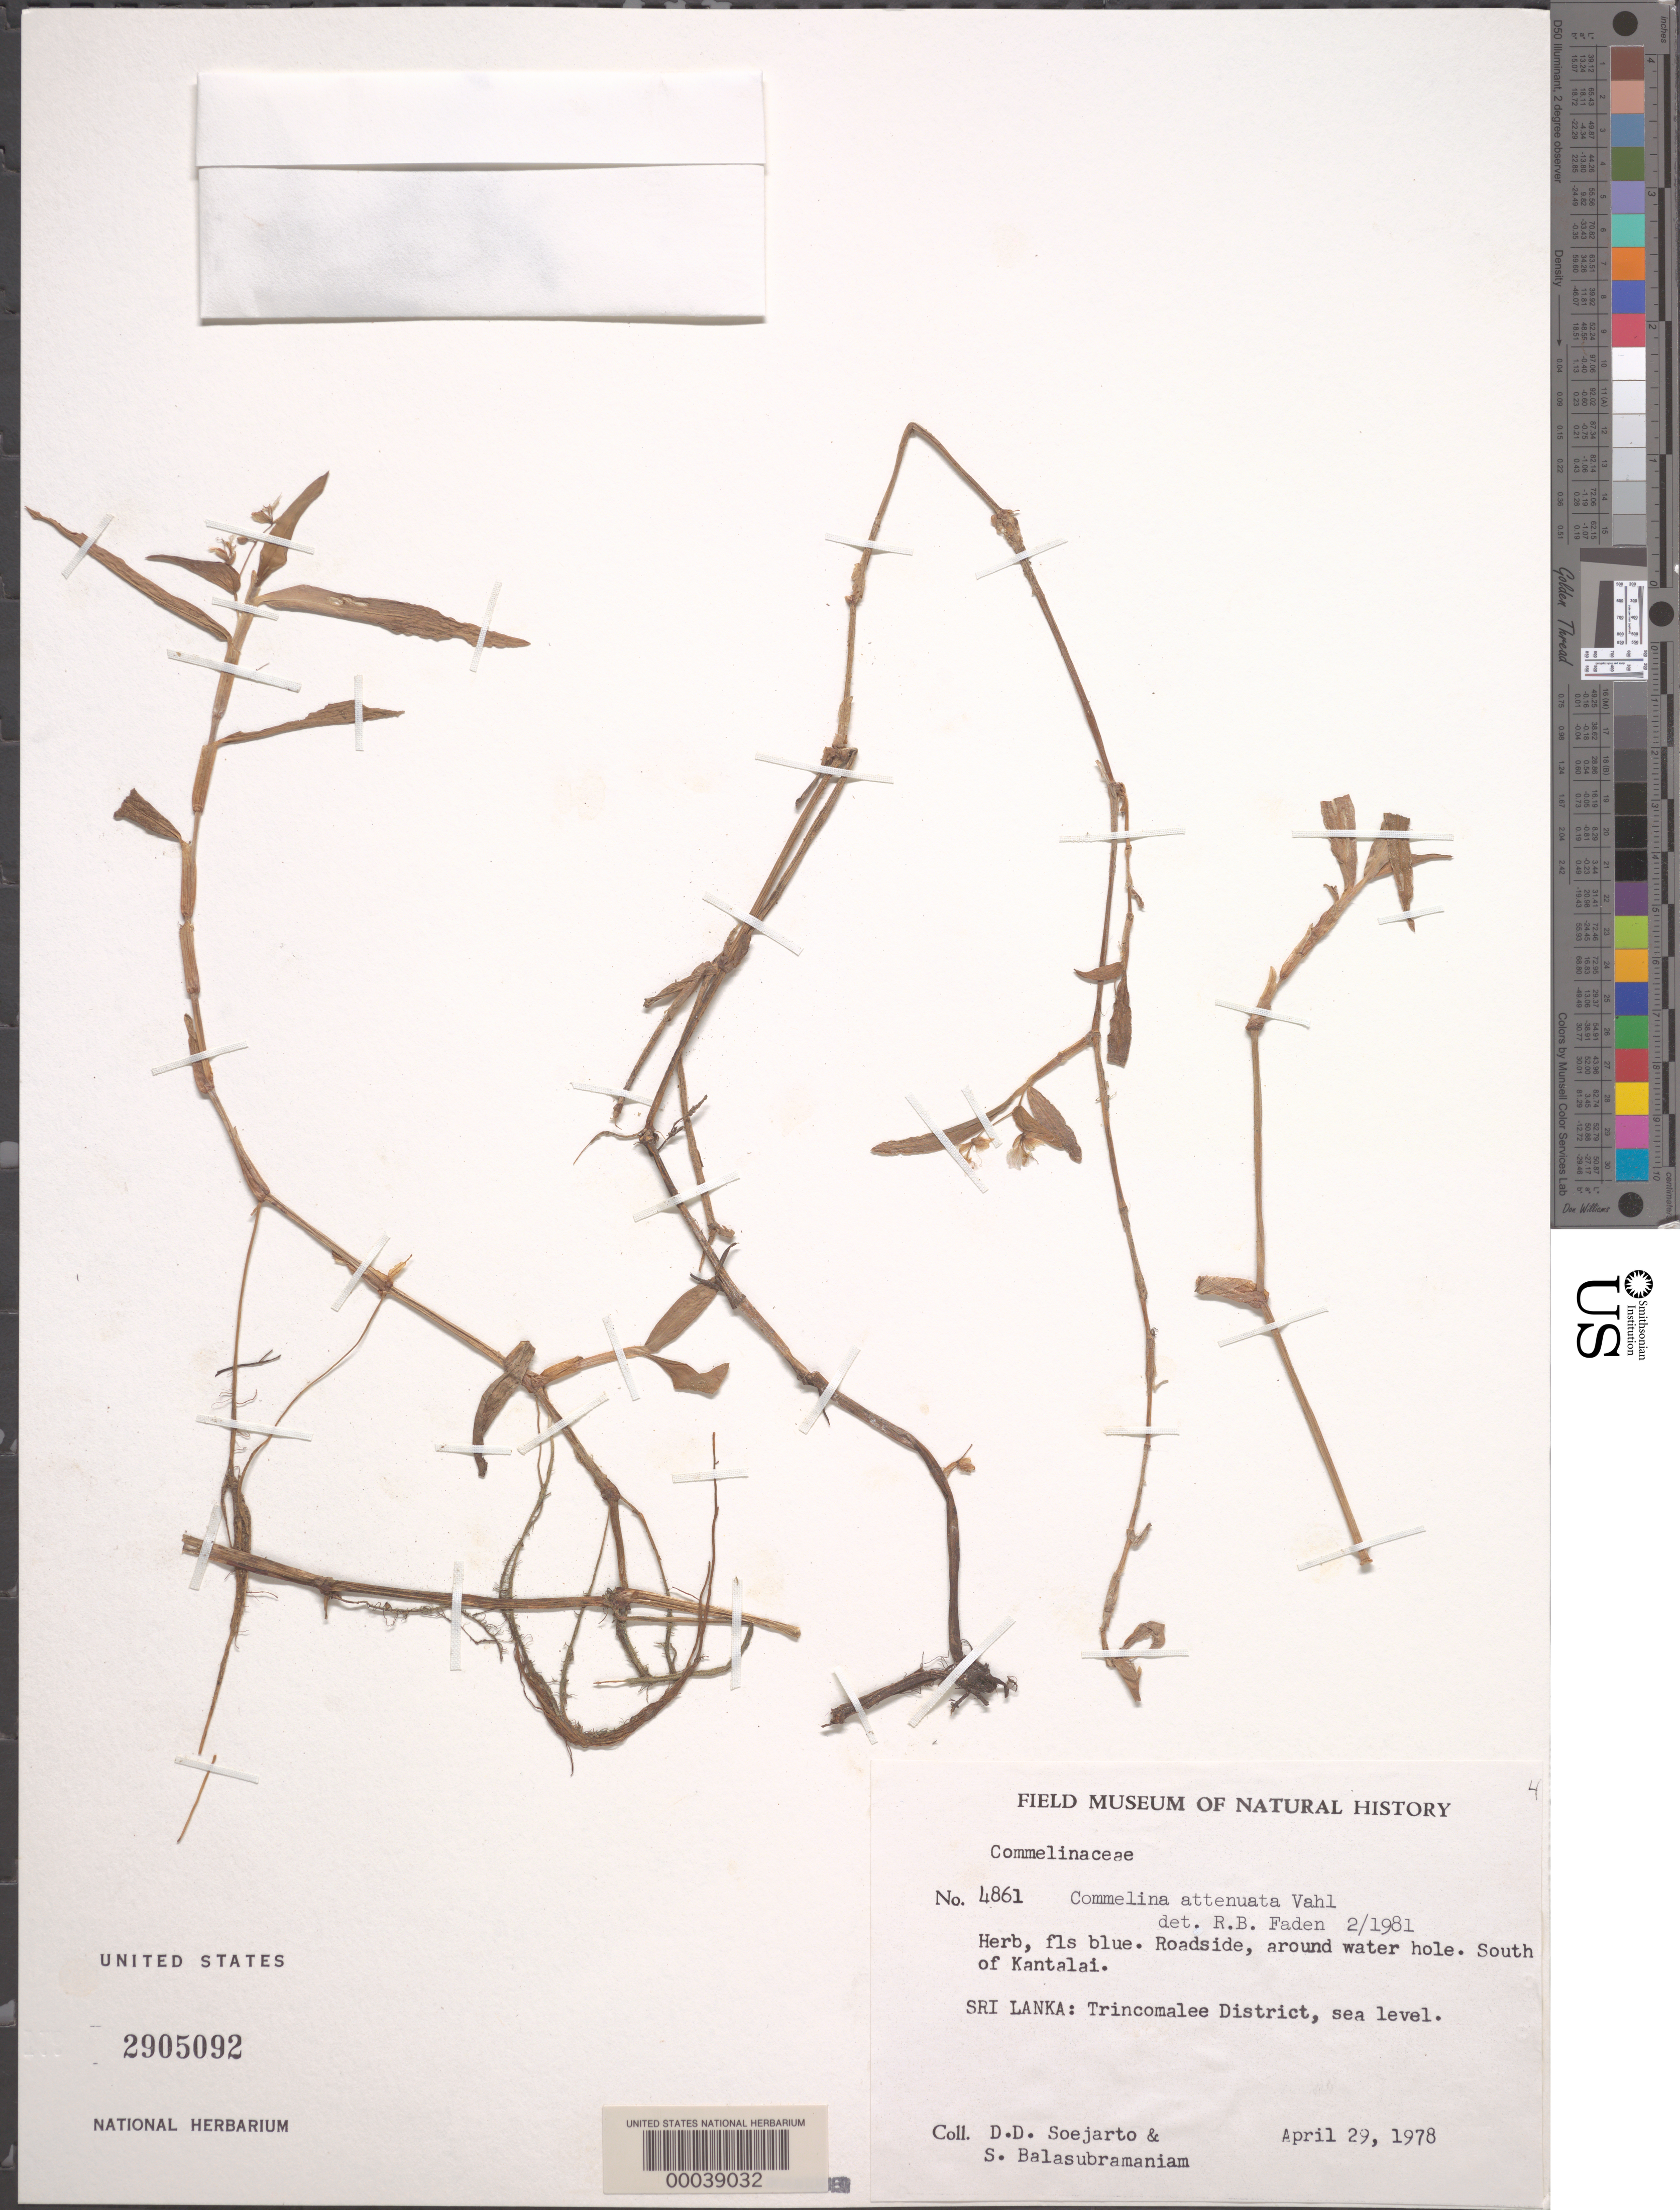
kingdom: Plantae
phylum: Tracheophyta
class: Liliopsida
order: Commelinales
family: Commelinaceae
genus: Commelina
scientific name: Commelina attenuata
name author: J. Koenig ex Vahl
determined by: Faden, Robert B., (US), Smithsonian Institution - National Museum of Natural History (UNITED STATES)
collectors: D. D. Soejarto & S. Balasubramaniam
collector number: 4861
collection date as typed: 29 Apr 1978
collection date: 1978-04-29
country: Sri Lanka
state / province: Eastern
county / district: Trincomalee Dist.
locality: S of kantalai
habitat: Roadside, around water hole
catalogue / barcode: US 2905092